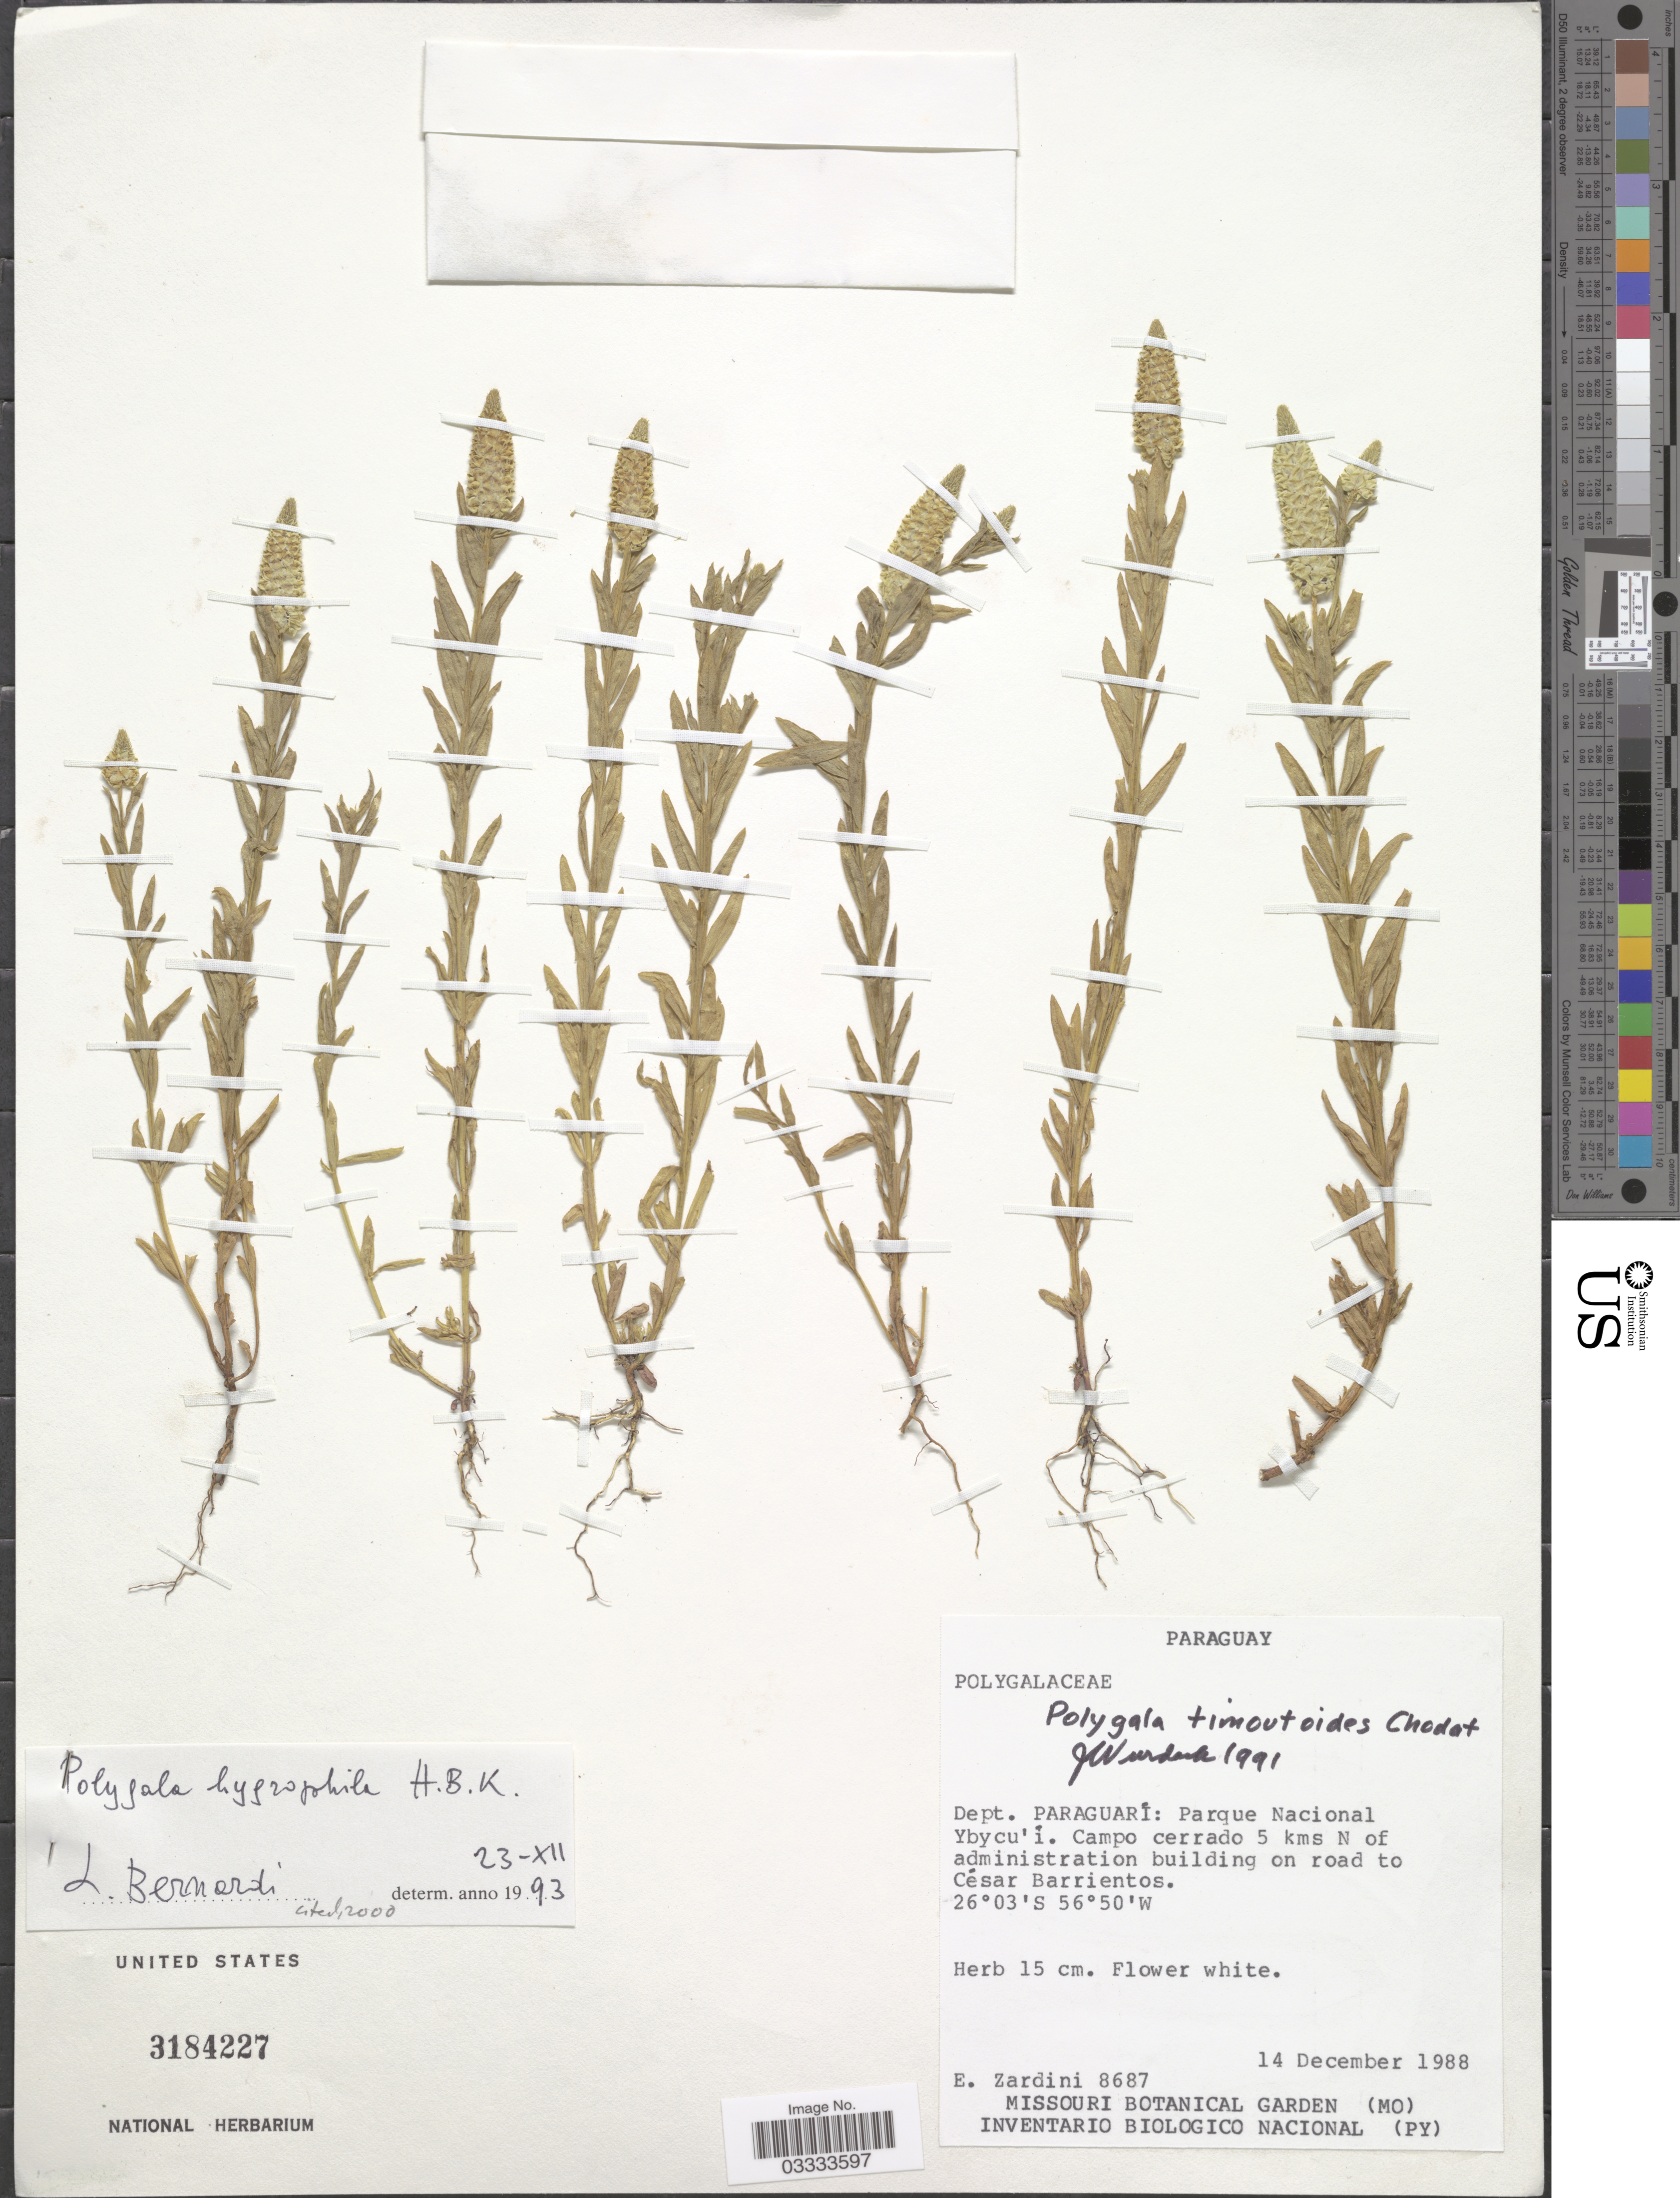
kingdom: Plantae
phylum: Tracheophyta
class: Magnoliopsida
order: Fabales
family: Polygalaceae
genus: Polygala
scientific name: Polygala hygrophila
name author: Kunth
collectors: E. Zardini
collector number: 8687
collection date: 1988-12-14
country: Paraguay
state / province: Paraguari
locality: Dept. Paraguarí: Parque Nacional Ybycu'i. Campo cerrado 5 kms N of administration building on road to César Barrientos.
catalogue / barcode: US 3176921